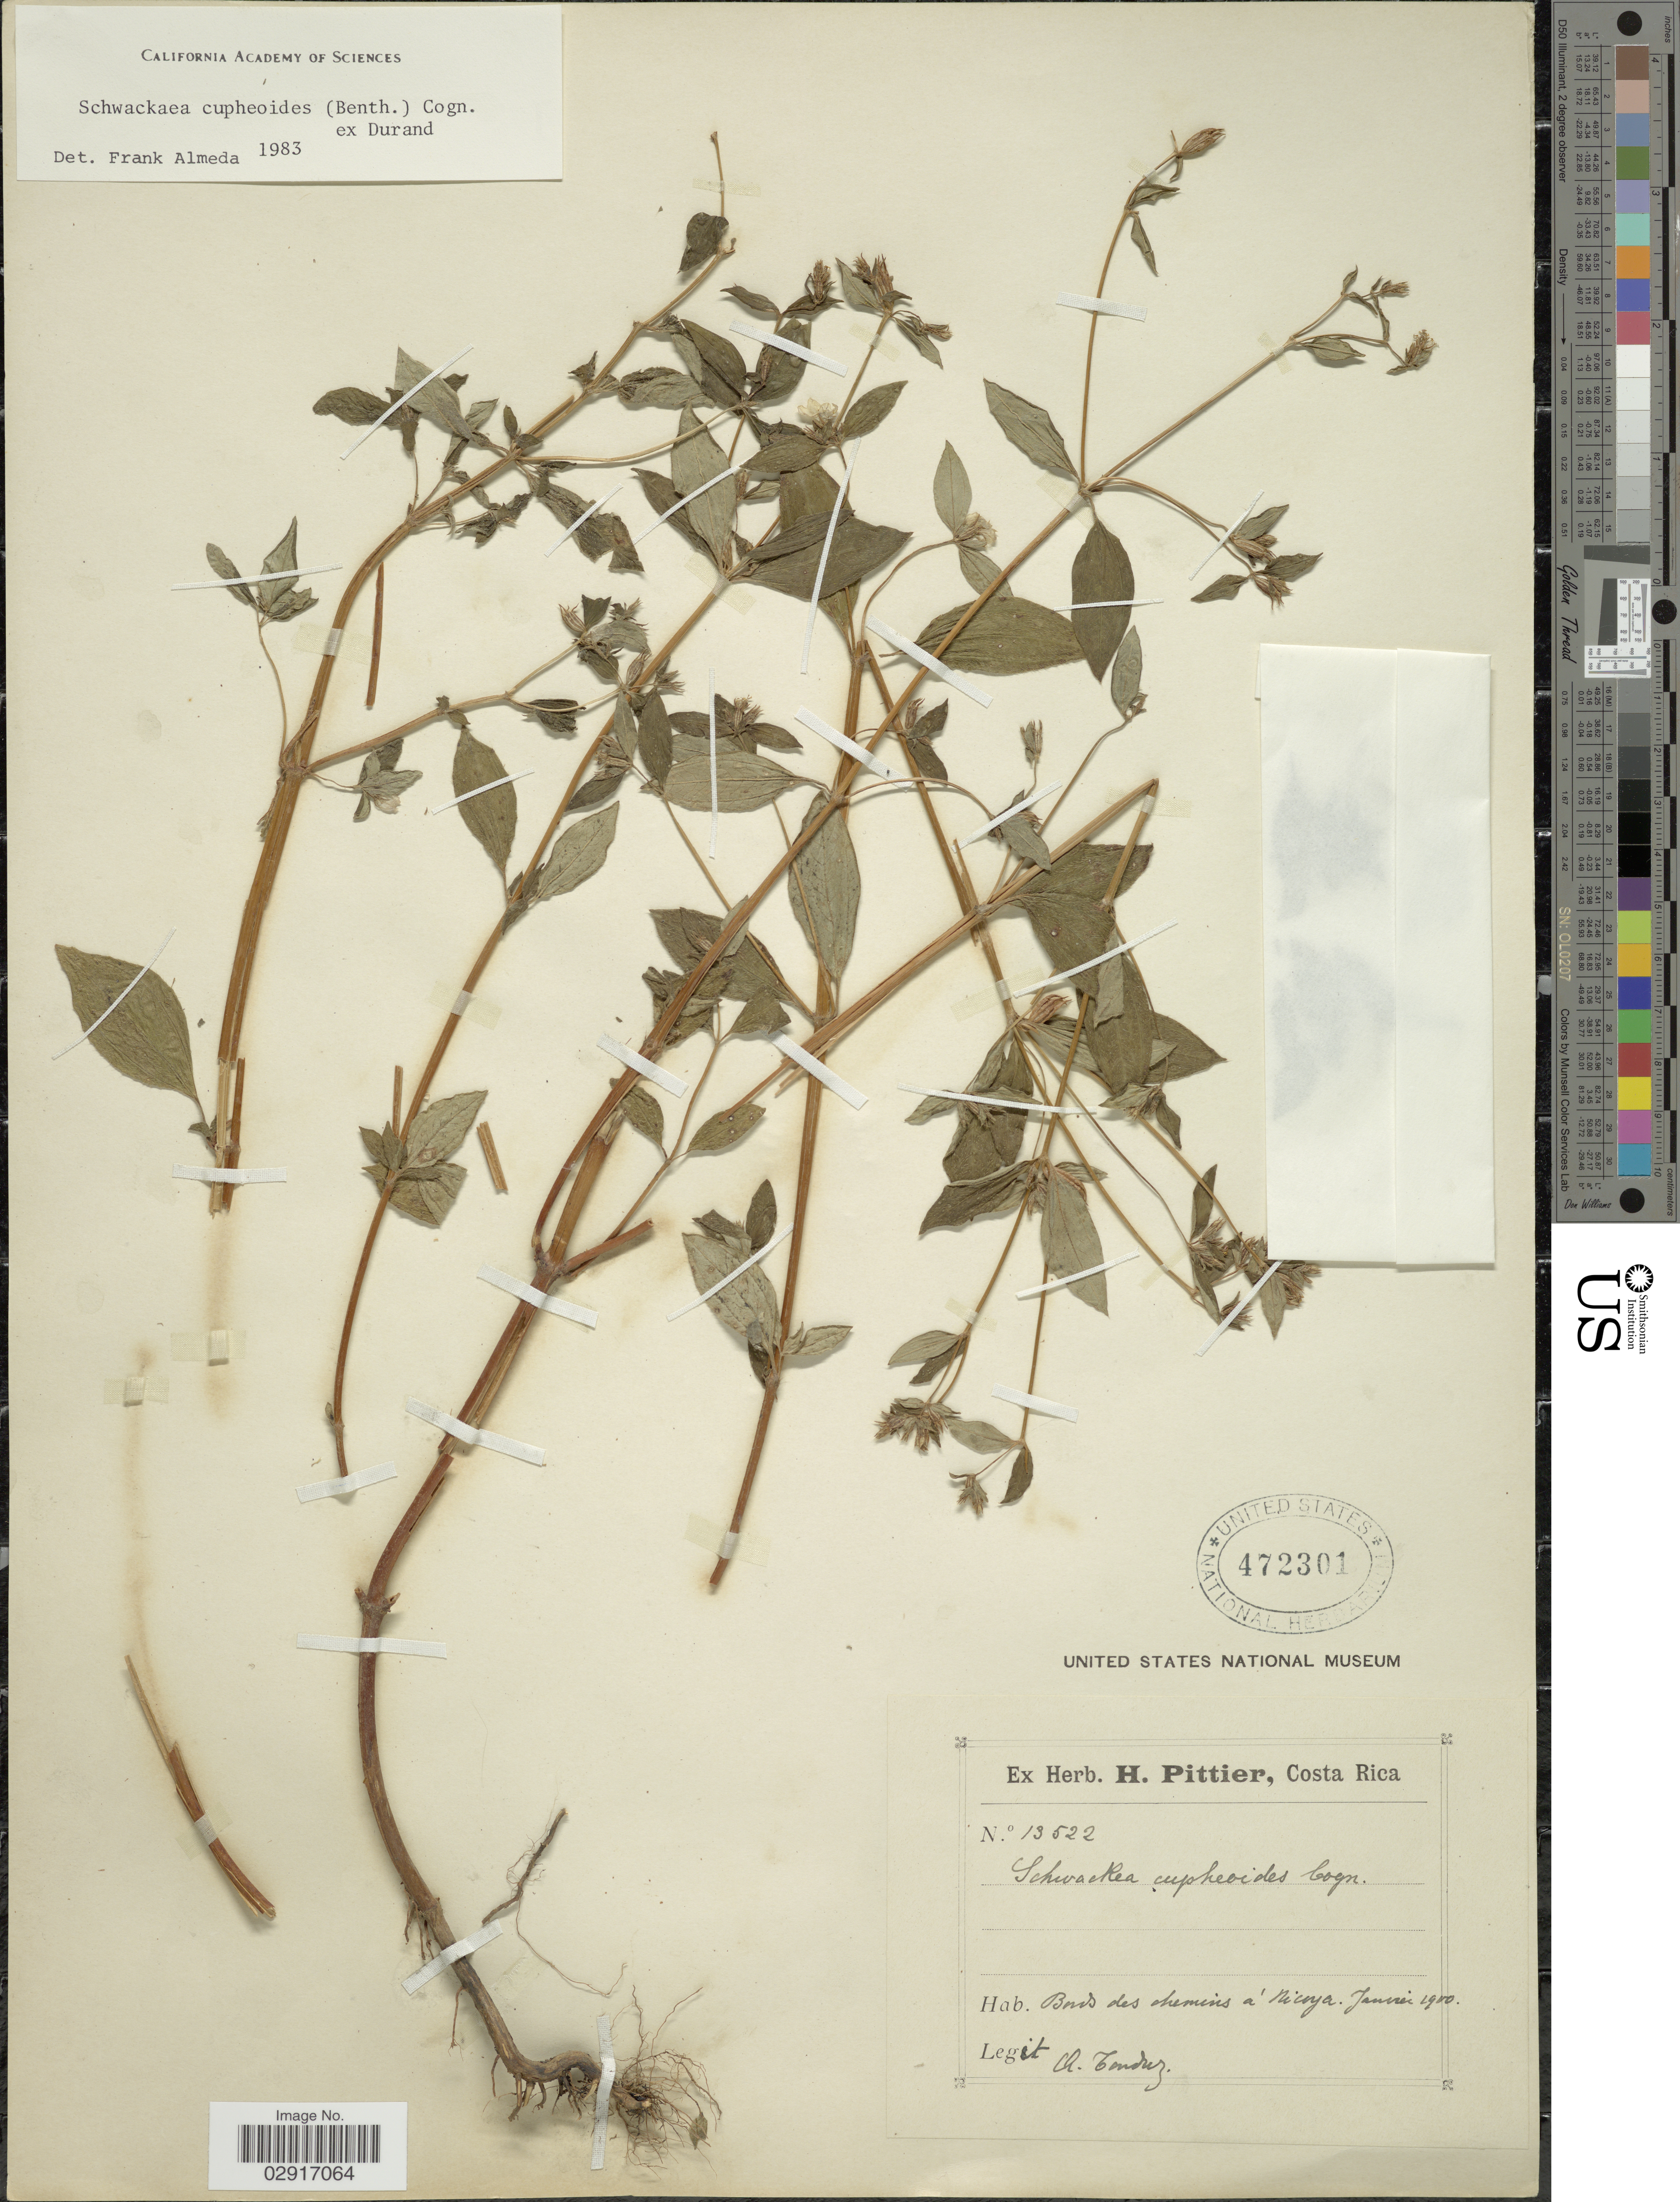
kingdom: Plantae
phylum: Tracheophyta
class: Magnoliopsida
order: Myrtales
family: Melastomataceae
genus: Schwackaea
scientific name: Schwackaea cupheoides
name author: (Benth.) Cogn.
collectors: A. Tonduz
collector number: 13522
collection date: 1900-01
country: Costa Rica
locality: Bord des chemis á Nicoya.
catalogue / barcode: US 472301